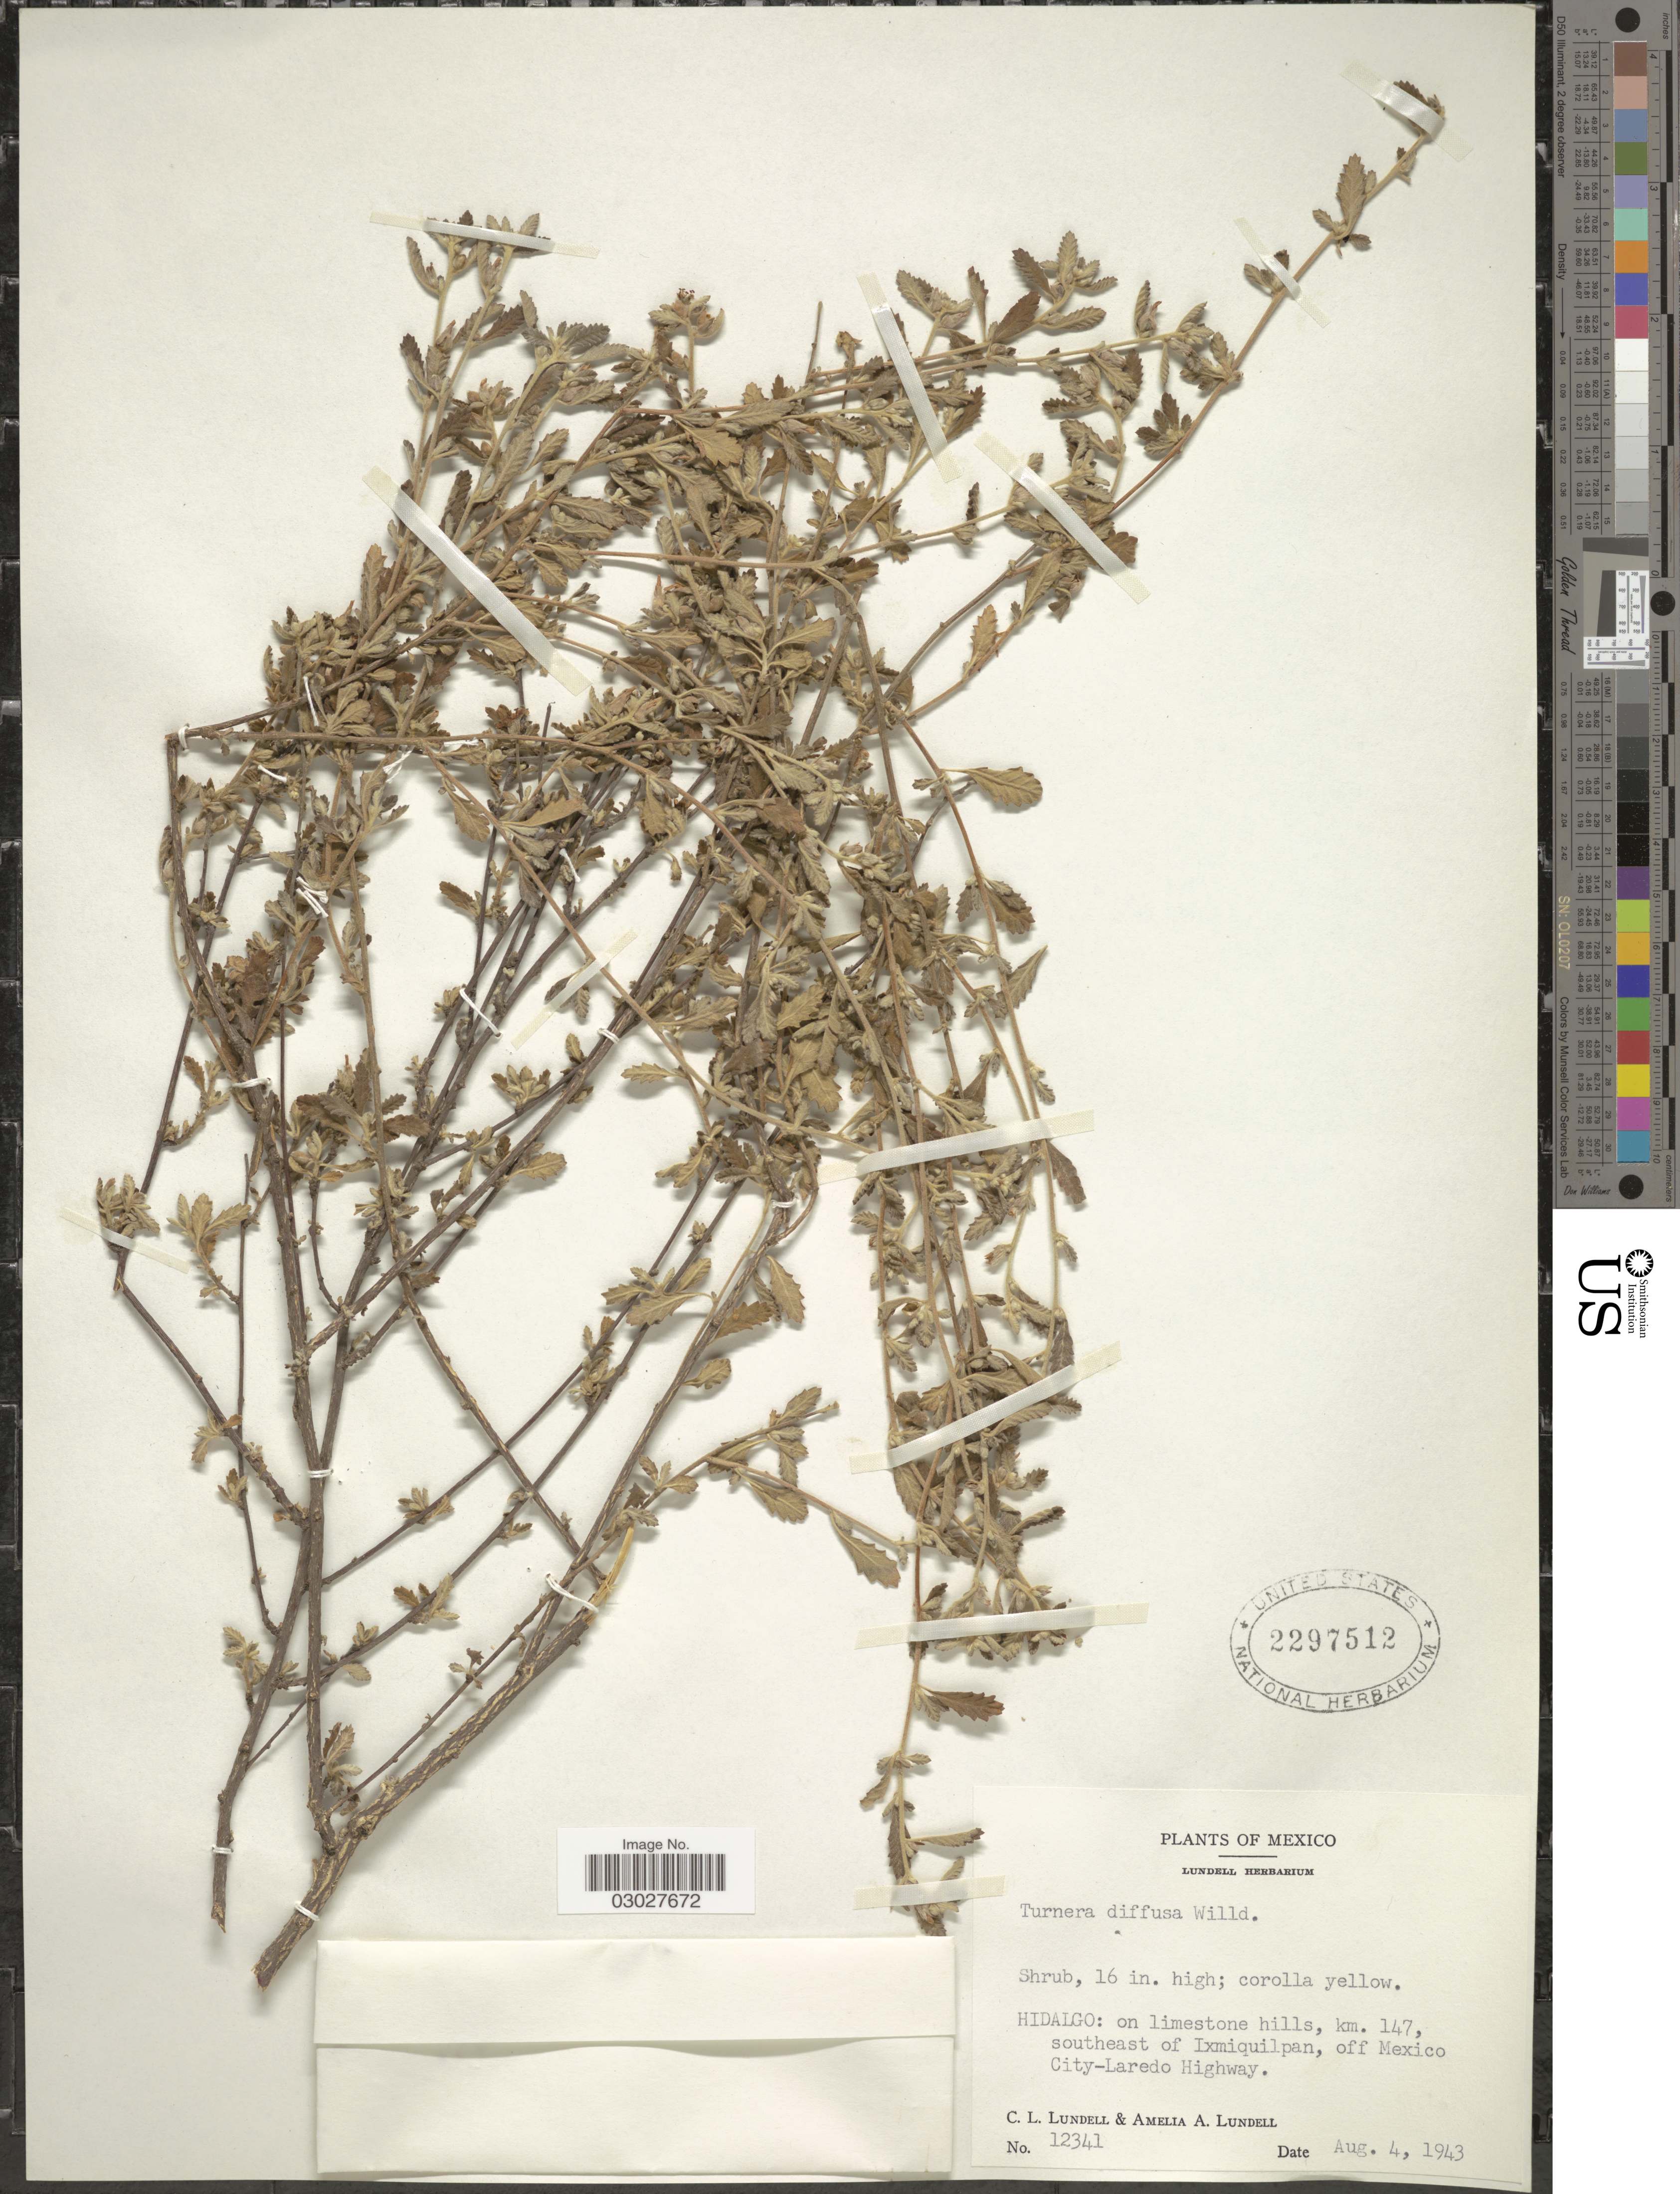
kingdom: Plantae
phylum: Tracheophyta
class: Magnoliopsida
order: Malpighiales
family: Turneraceae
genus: Turnera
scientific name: Turnera diffusa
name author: Willd. ex Schult.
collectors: C. L. Lundell & A. A. Lundell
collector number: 12341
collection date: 1943-08-04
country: Mexico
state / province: Hidalgo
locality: On limestone hills, km. 147, southeast of Ixmiquilpan, off Mexico City-Laredo Highway.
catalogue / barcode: US 2297512